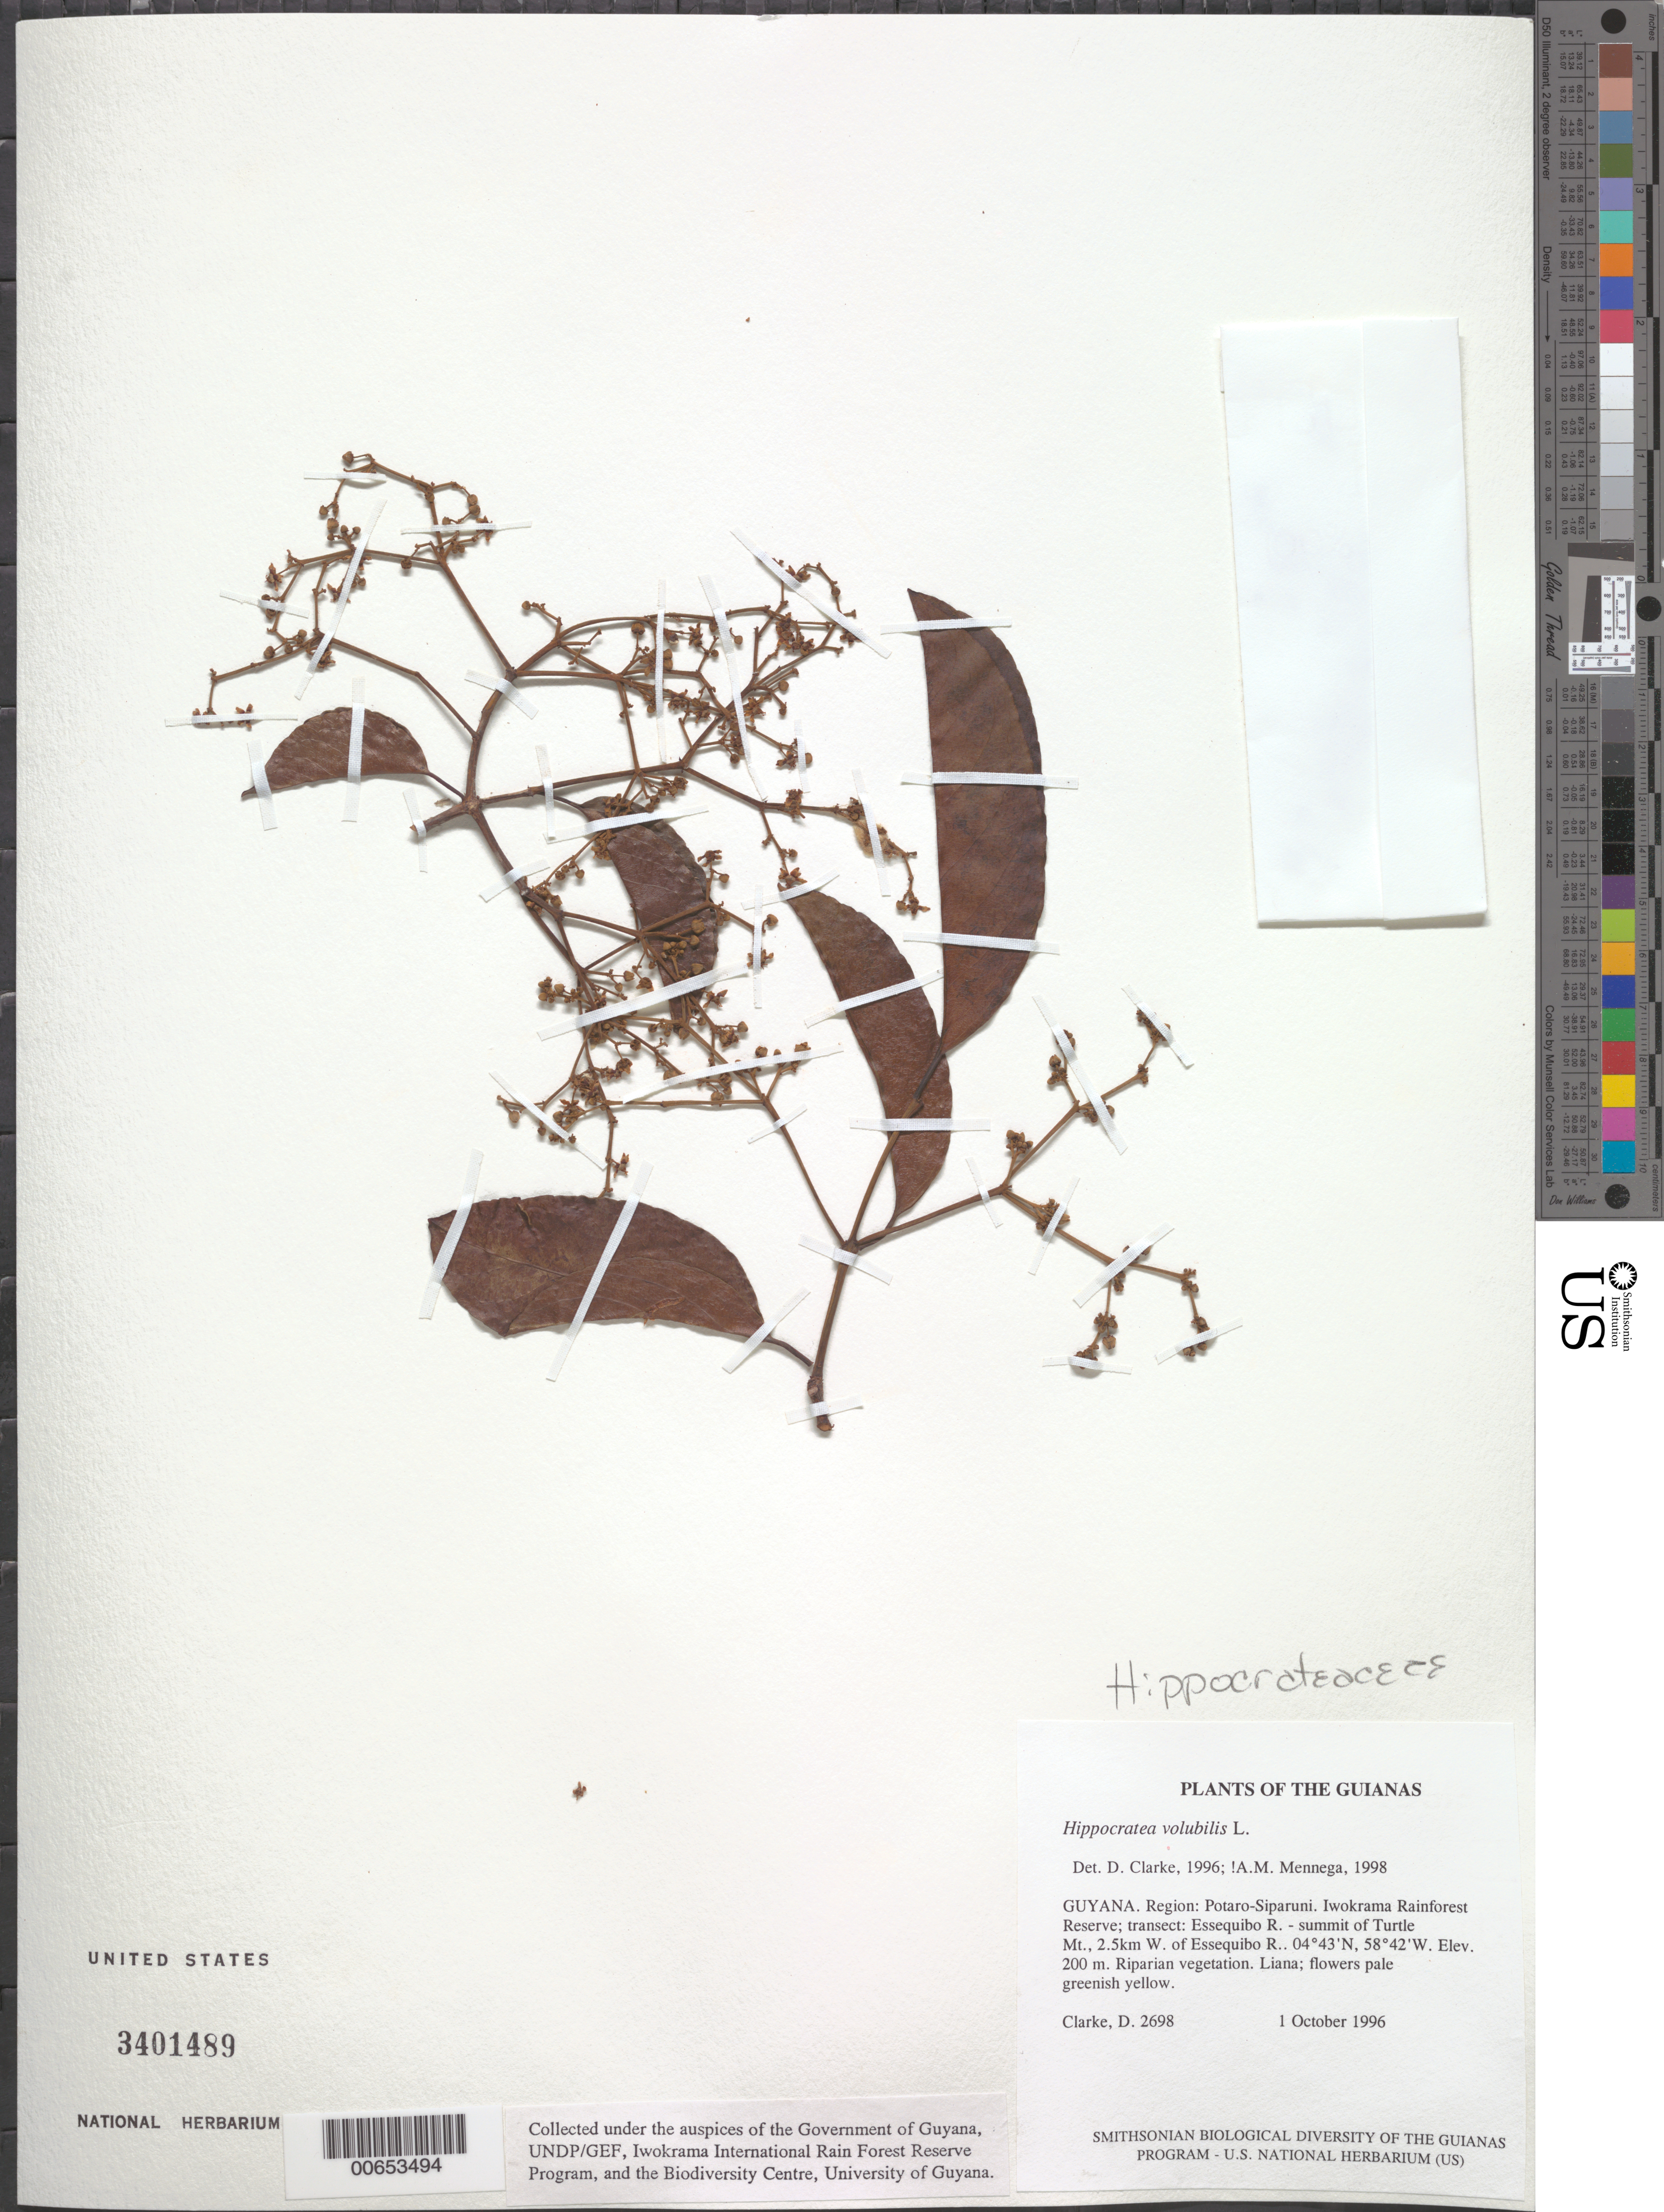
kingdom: Plantae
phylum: Tracheophyta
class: Magnoliopsida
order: Celastrales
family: Celastraceae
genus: Hippocratea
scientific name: Hippocratea volubilis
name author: L.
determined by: Mennega, A. M. W.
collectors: H. D. Clarke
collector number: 2698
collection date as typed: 1 October 1996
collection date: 1996-10-01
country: Guyana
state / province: Potaro-Siparuni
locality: Iwokrama Rainforest Reserve; transect: Essequibo R. - summit of Turtle Mt., 2.5km W. of Essequibo R.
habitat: Riparian vegetation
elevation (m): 200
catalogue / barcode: US 3401489